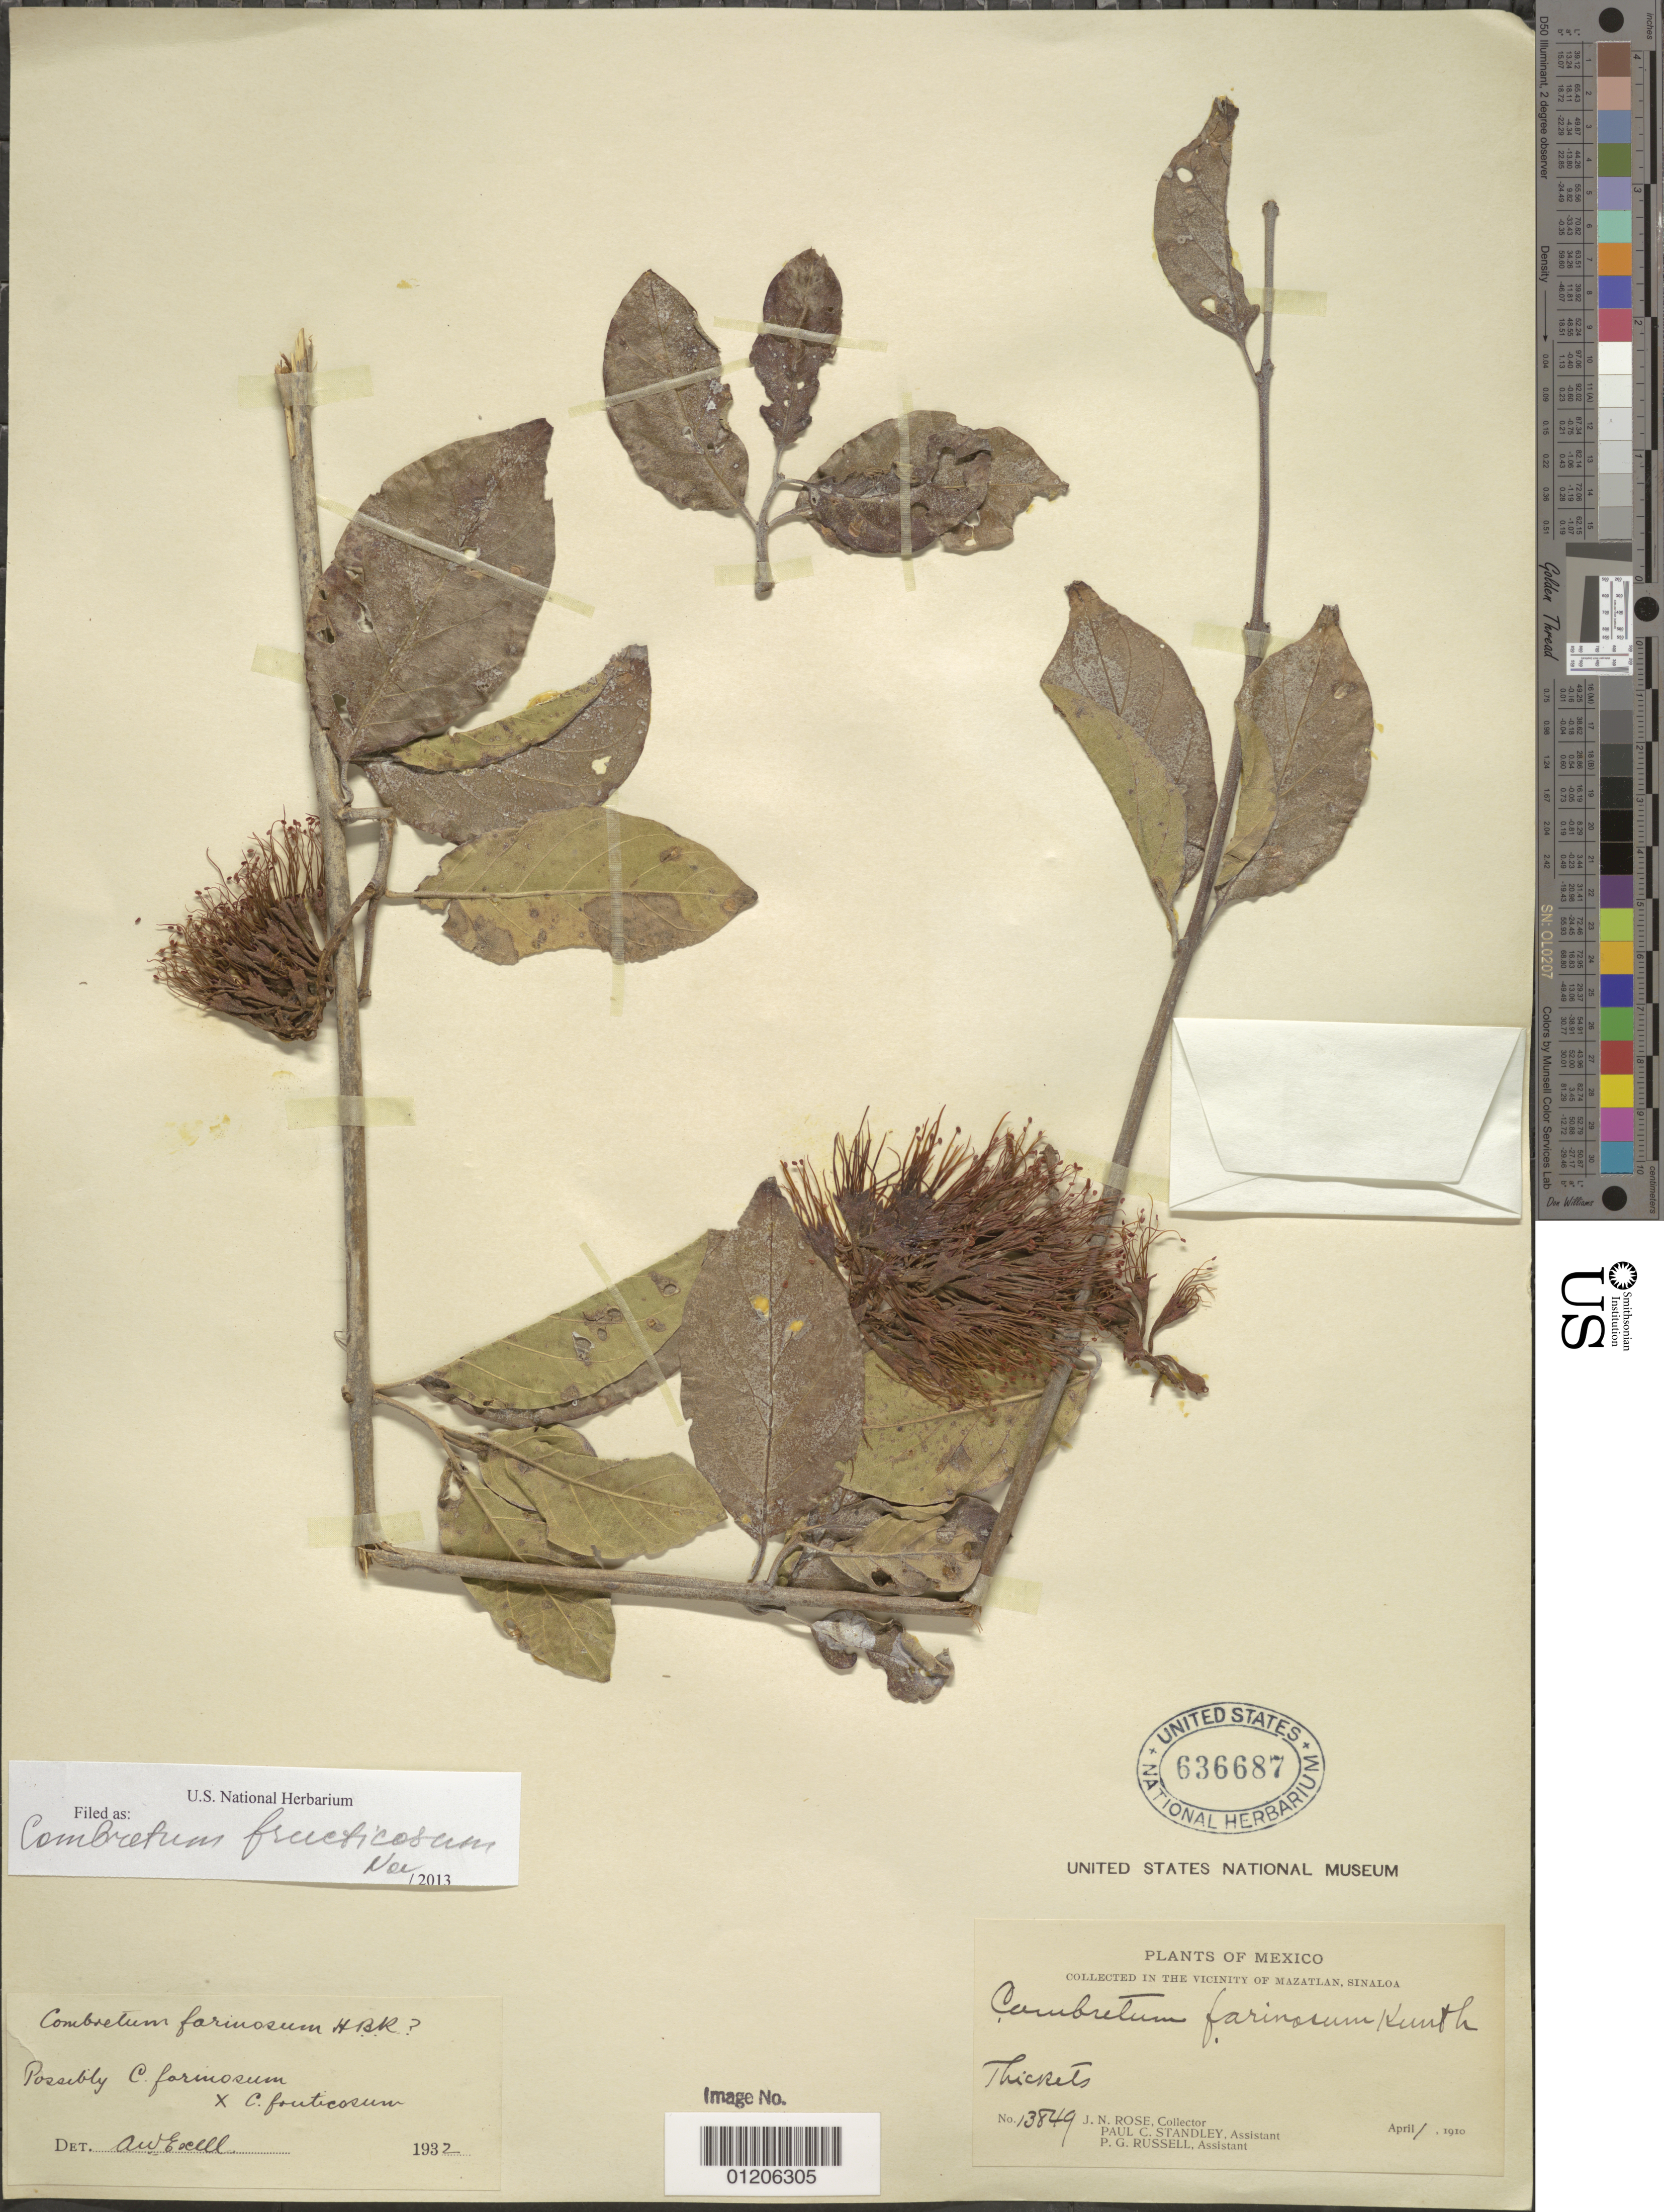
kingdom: Plantae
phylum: Tracheophyta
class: Magnoliopsida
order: Myrtales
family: Combretaceae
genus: Combretum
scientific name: Combretum fruticosum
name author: (Loefl.) Stuntz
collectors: J. N. Rose, P. C. Standley & P. G. Russell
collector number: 13849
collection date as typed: Apr 1910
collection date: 1910-04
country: Mexico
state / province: Sinaloa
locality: Vicinity of Mazatlan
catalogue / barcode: US 636687